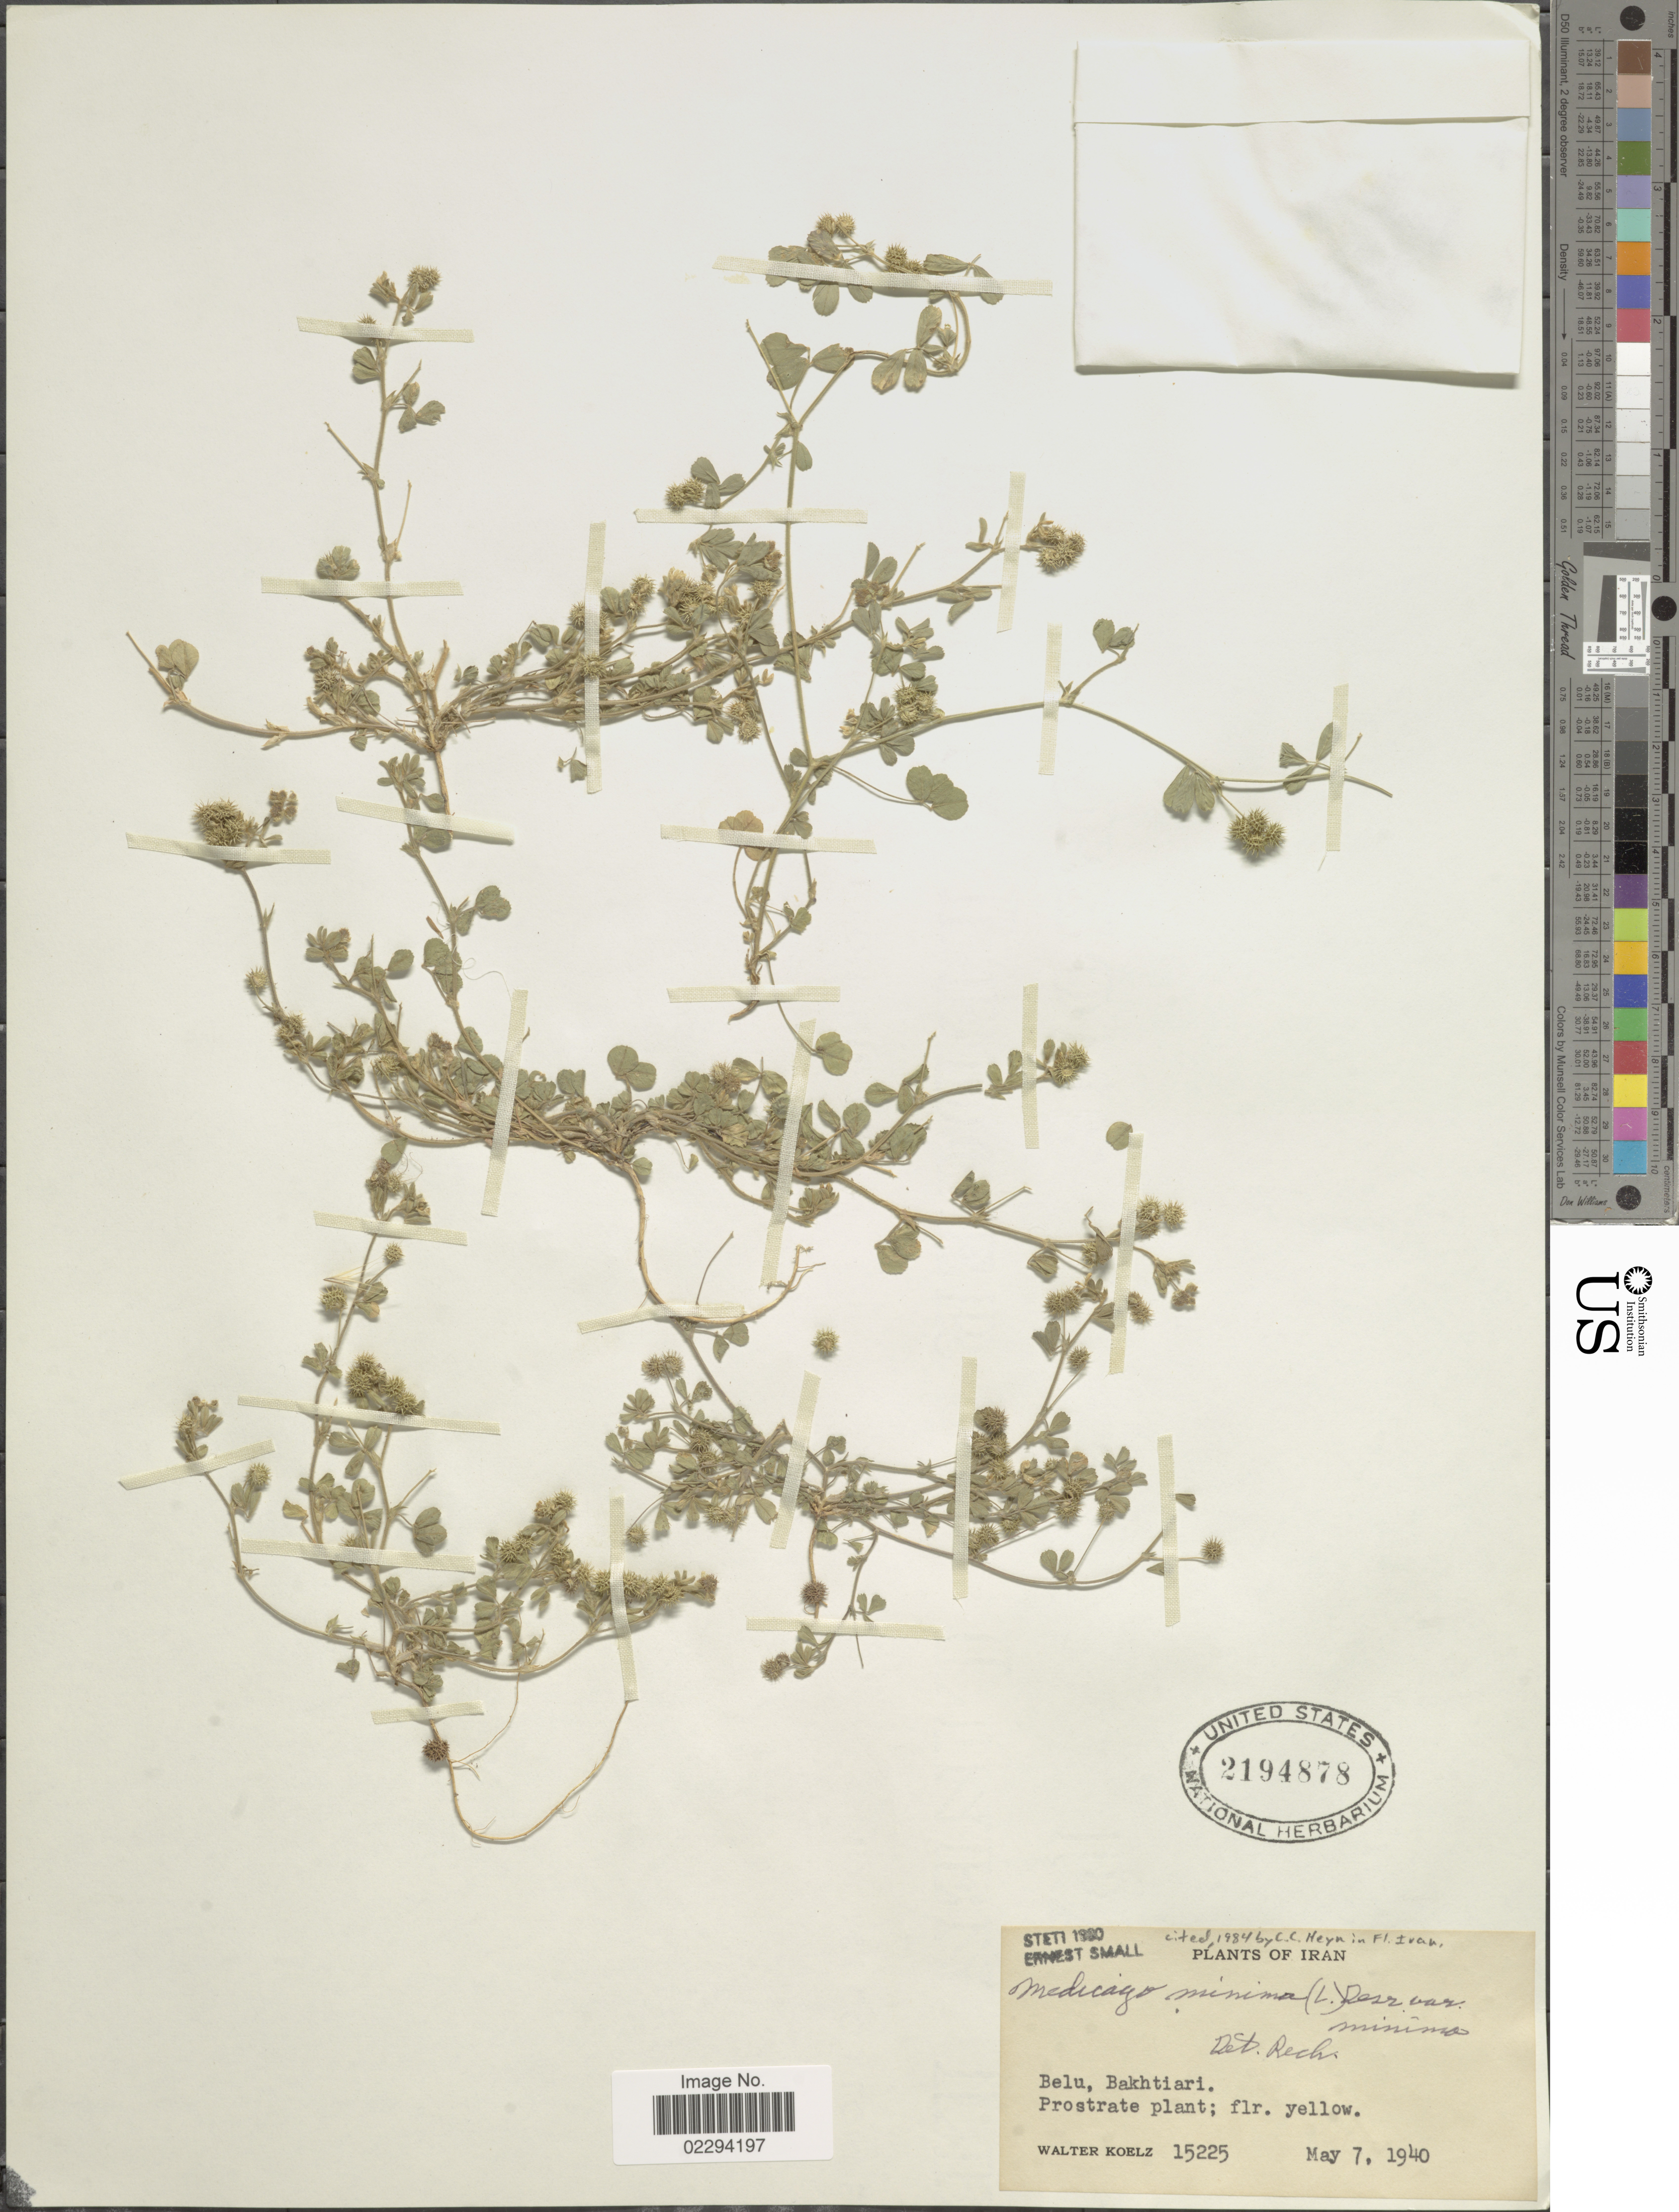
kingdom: Plantae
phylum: Tracheophyta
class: Magnoliopsida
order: Fabales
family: Fabaceae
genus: Medicago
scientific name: Medicago minima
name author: Lam.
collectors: W. N. Koelz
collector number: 15225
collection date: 1940-05-07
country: Iran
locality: Belu, Bakhtiari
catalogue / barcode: US 2194878